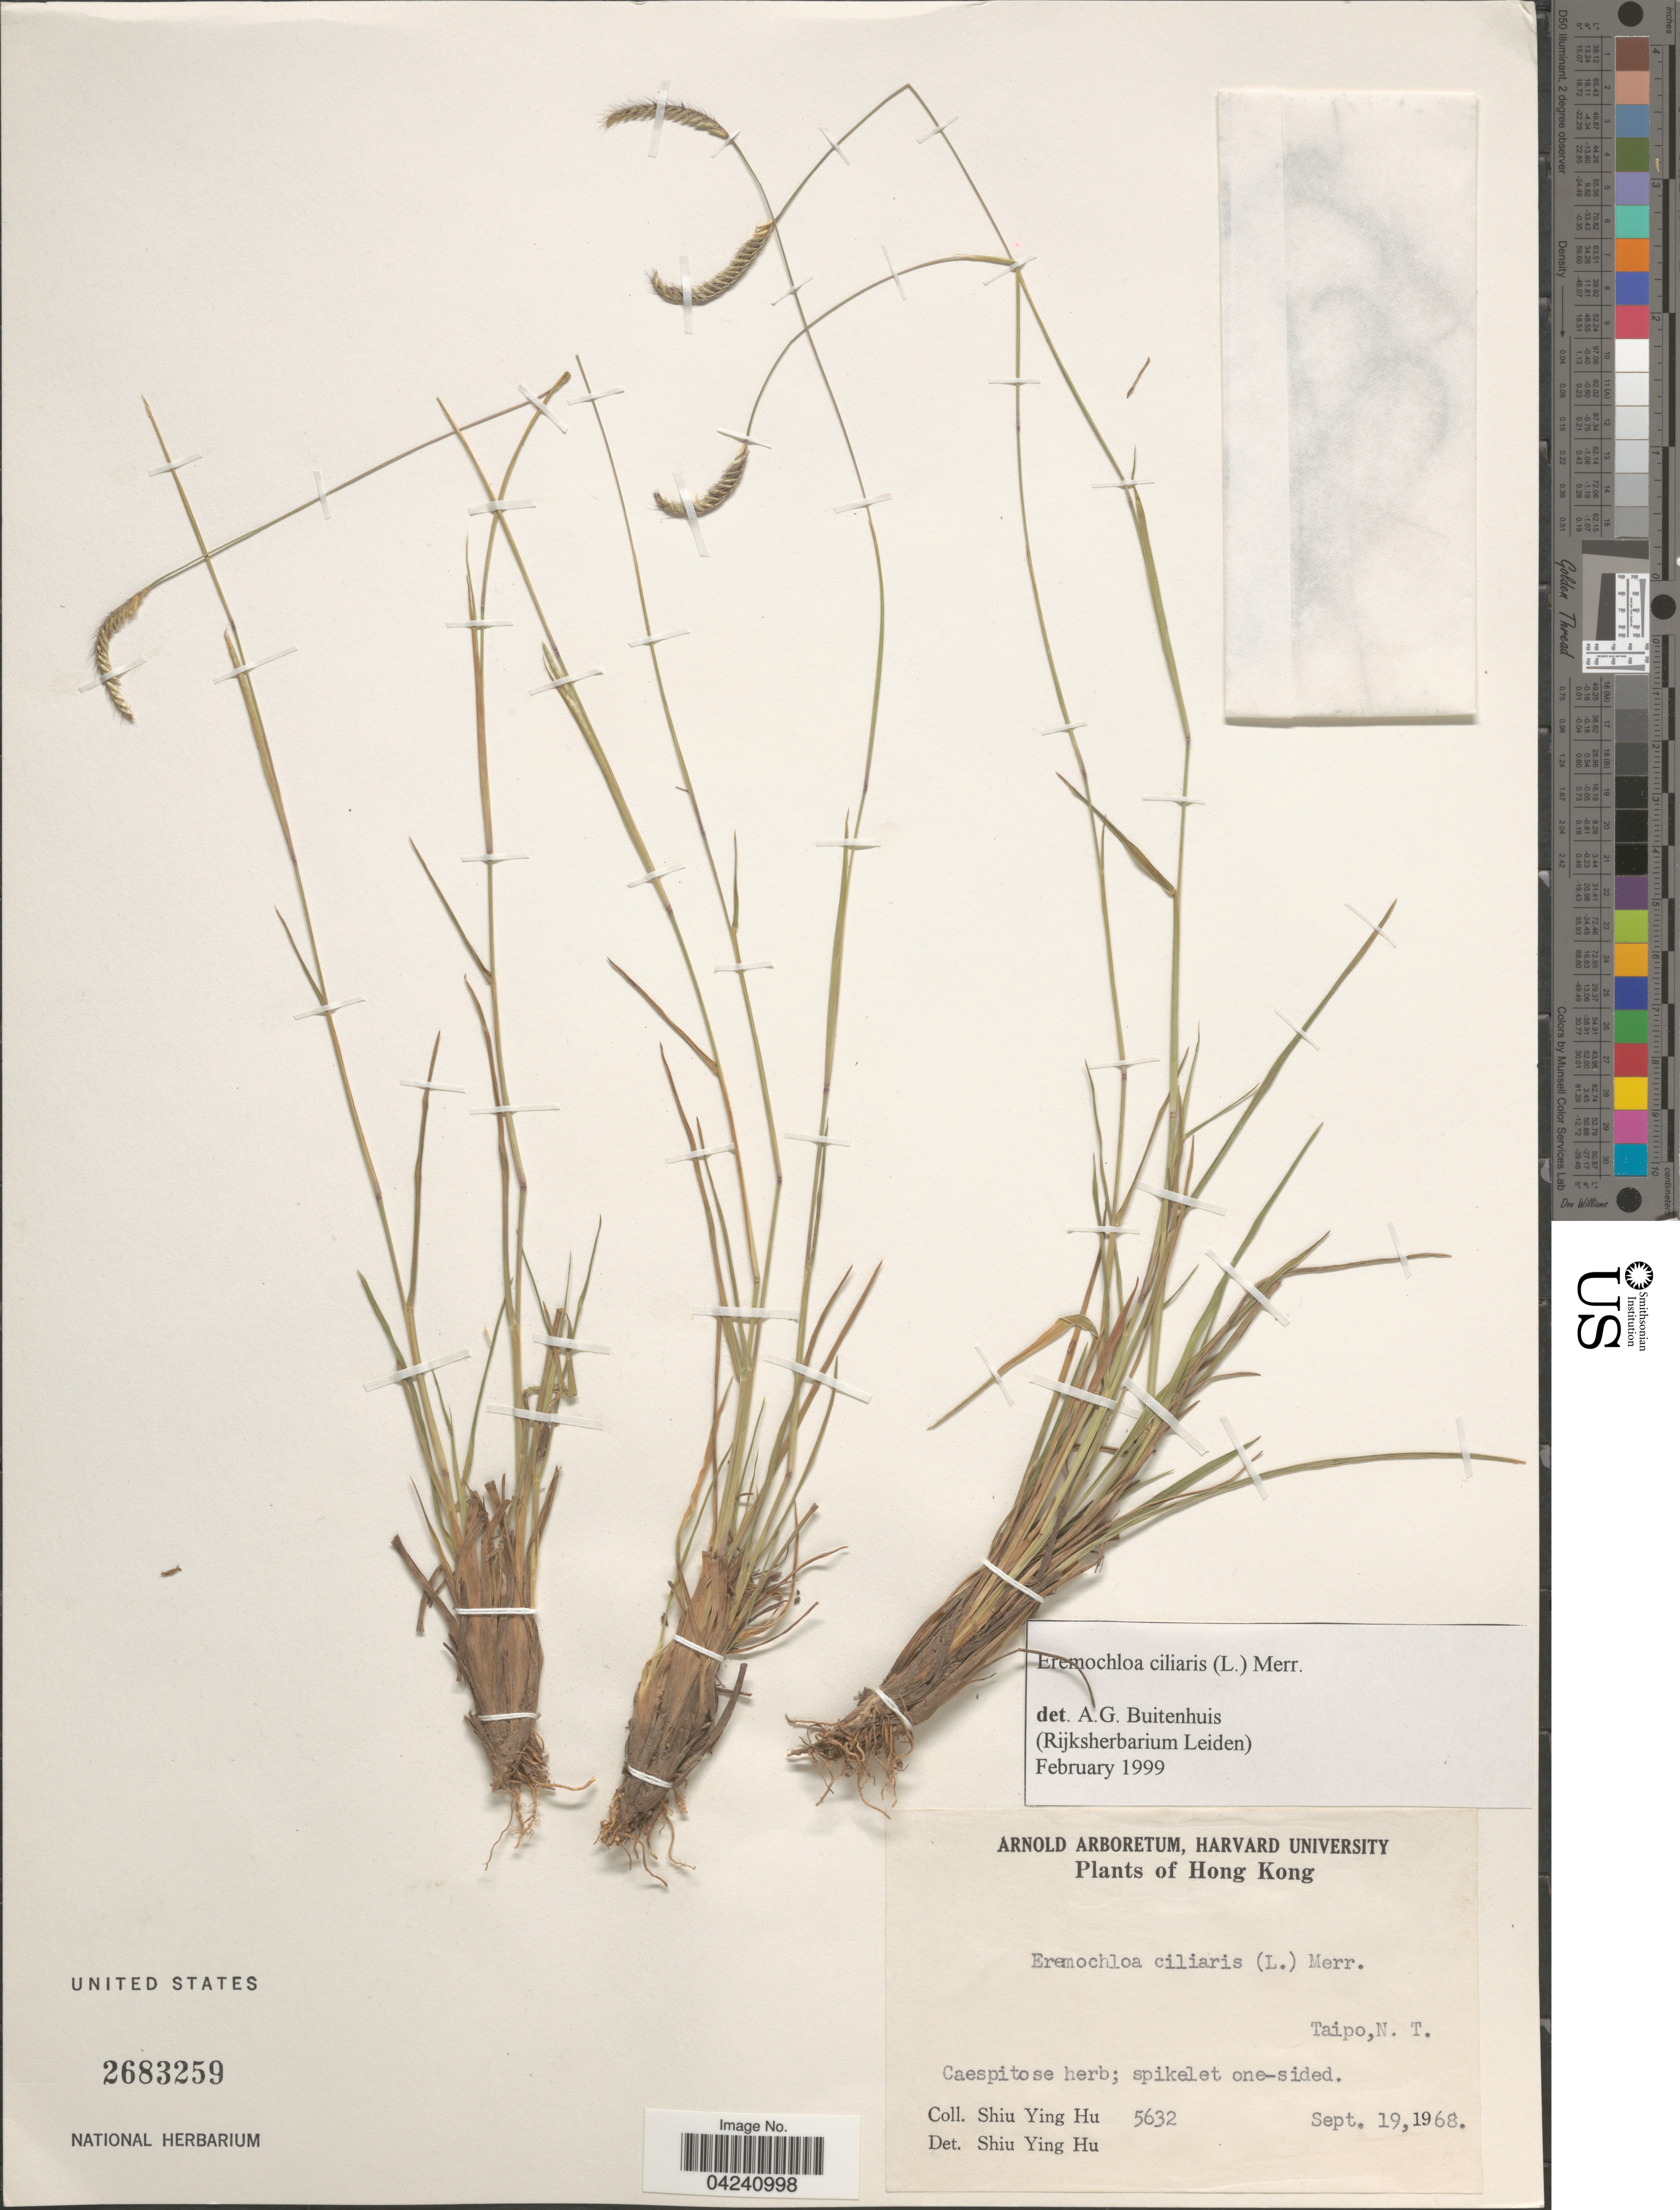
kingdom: Plantae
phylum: Tracheophyta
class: Liliopsida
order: Poales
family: Poaceae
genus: Eremochloa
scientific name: Eremochloa ciliaris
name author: (L.) Merr.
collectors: S. Y. Hu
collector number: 5632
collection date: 1968-09-19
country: China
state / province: Hong Kong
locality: Taipo, N. T.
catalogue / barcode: US 2683259